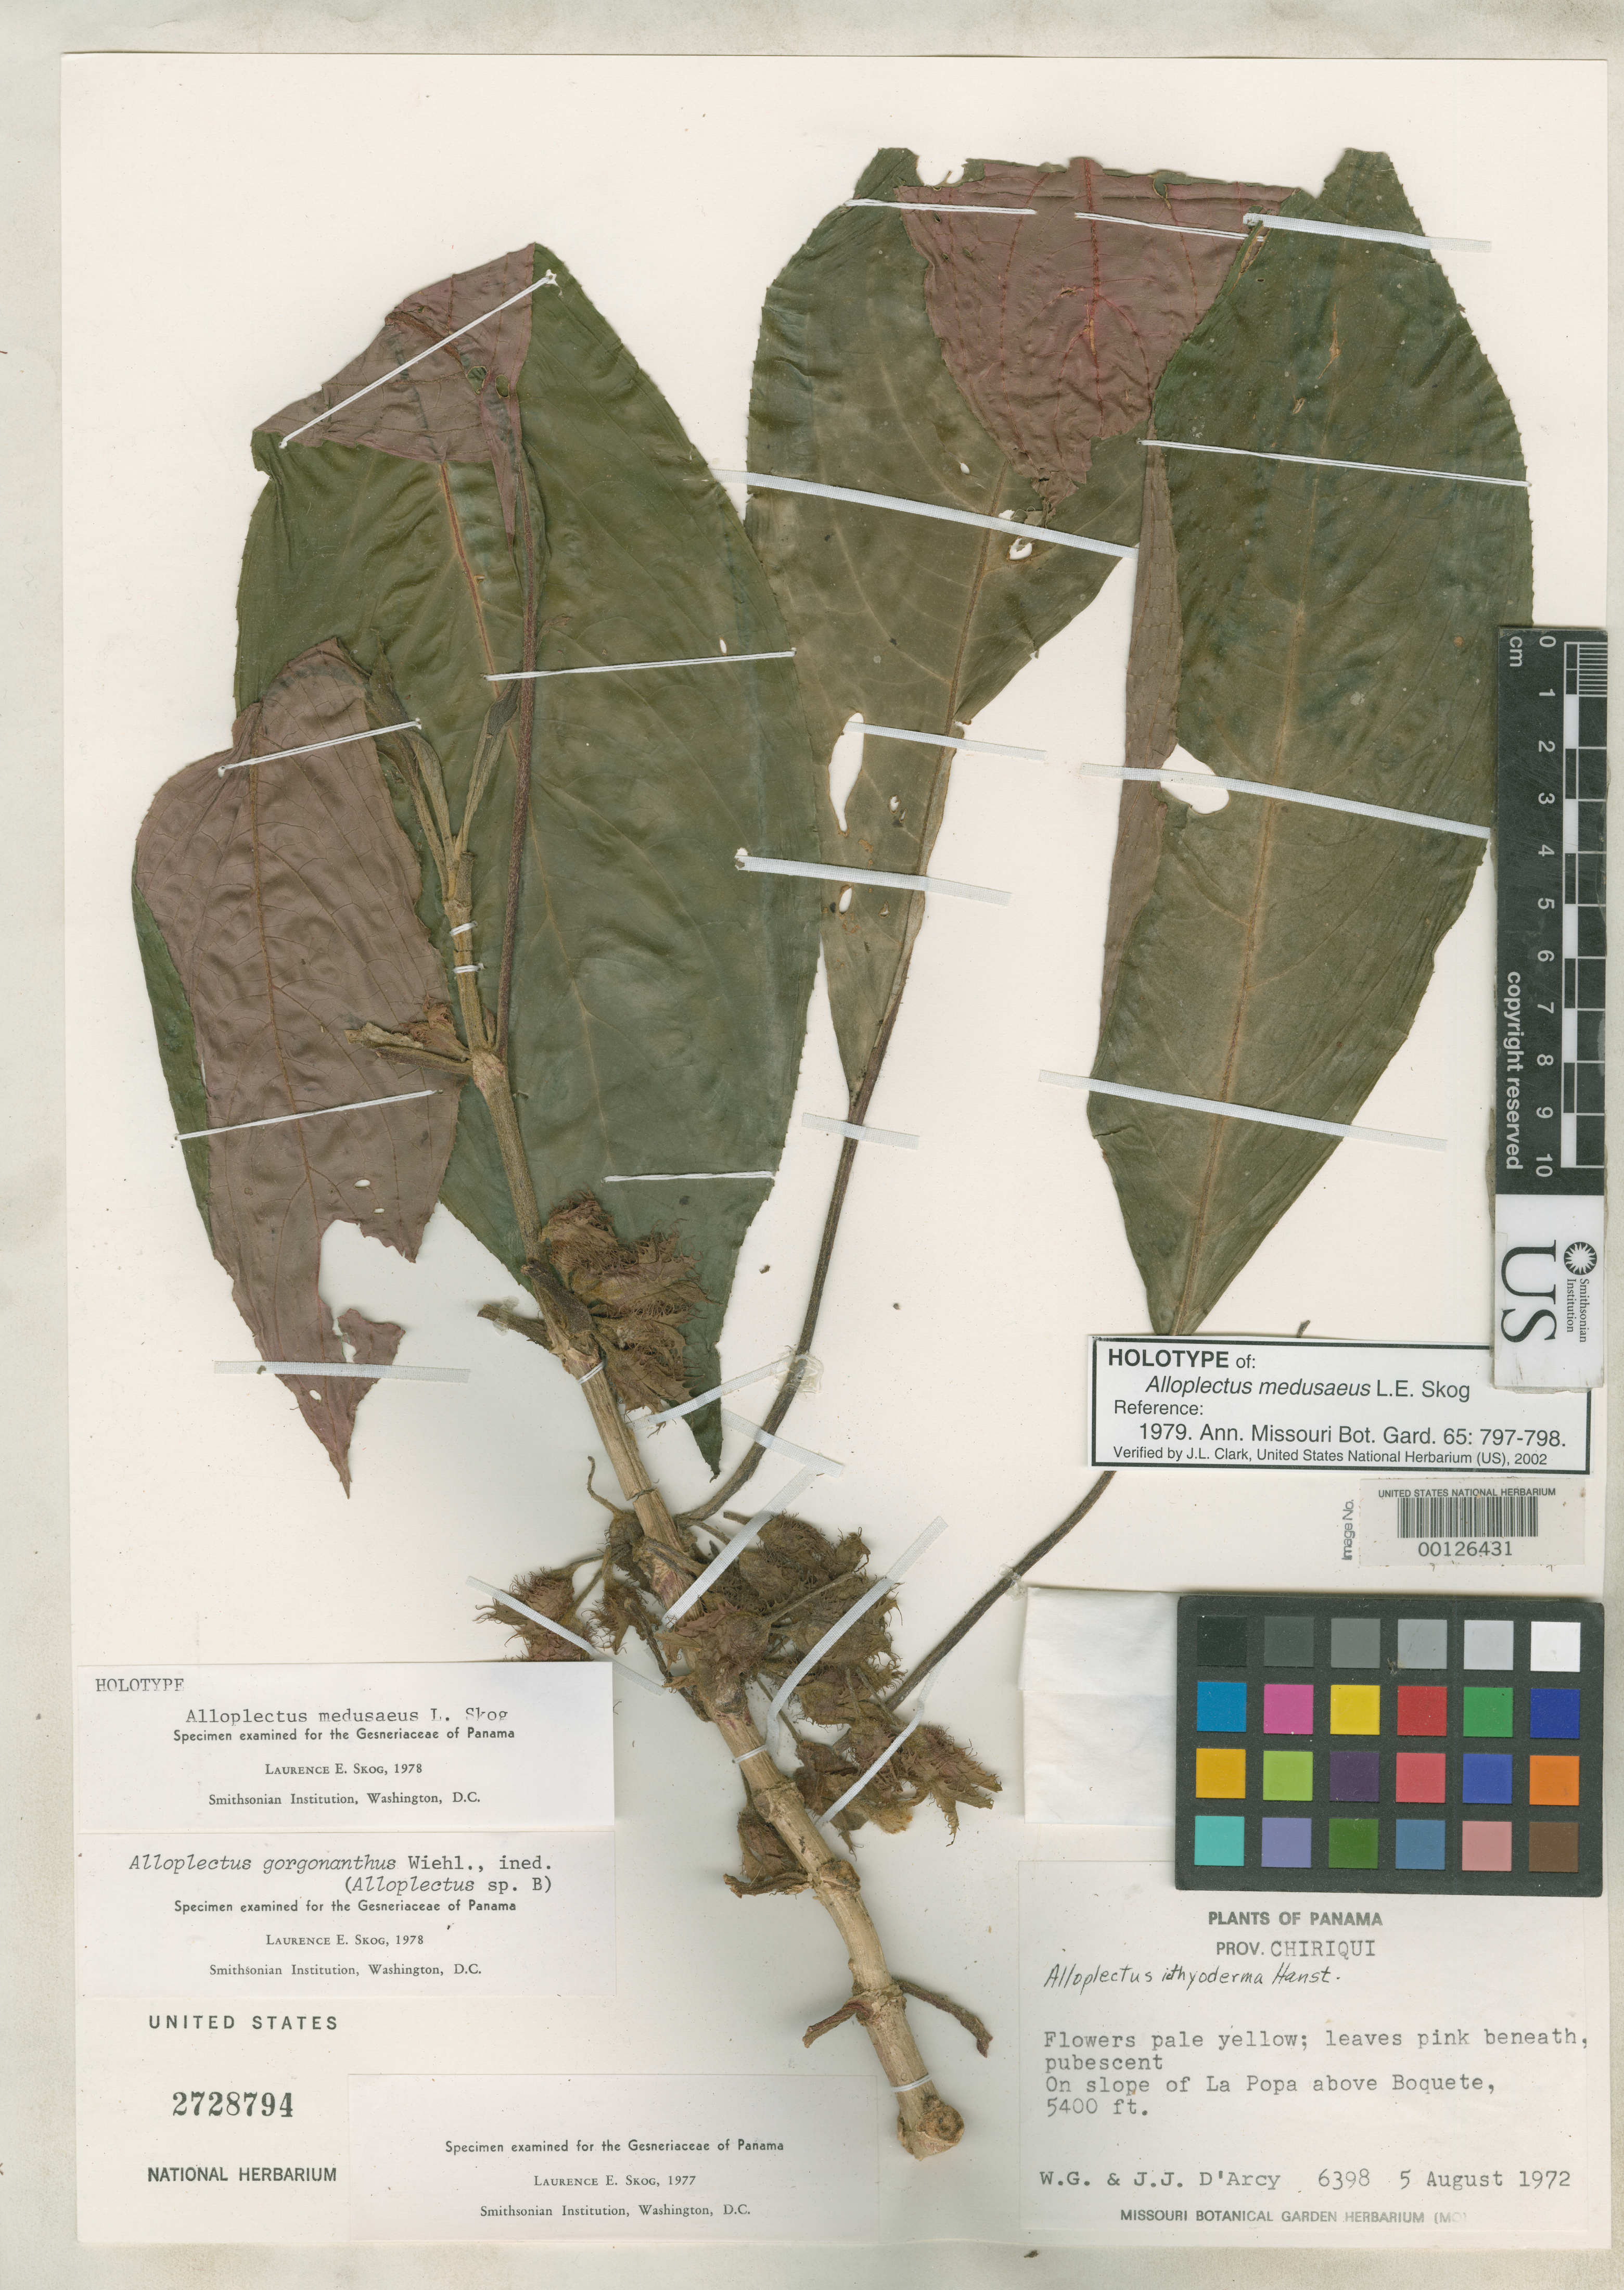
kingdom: Plantae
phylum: Tracheophyta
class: Magnoliopsida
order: Lamiales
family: Gesneriaceae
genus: Alloplectus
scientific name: Alloplectus medusaeus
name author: L.E. Skog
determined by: Clark, J. L., (SEL), The Marie Selby Botanical Garden (UNITED STATES)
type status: Holotype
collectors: W. G. D'Arcy & J. J. D'Arcy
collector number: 6398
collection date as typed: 05 Aug 1972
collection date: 1972-08-05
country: Panama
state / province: Chiriquí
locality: On slope of La Popa above Boquete.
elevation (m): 1646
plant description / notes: Sheet previously annotated as "Alloplectus gorgonanthus Wiehl., ined. (Alloplectus sp. B)"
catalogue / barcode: US 2728794